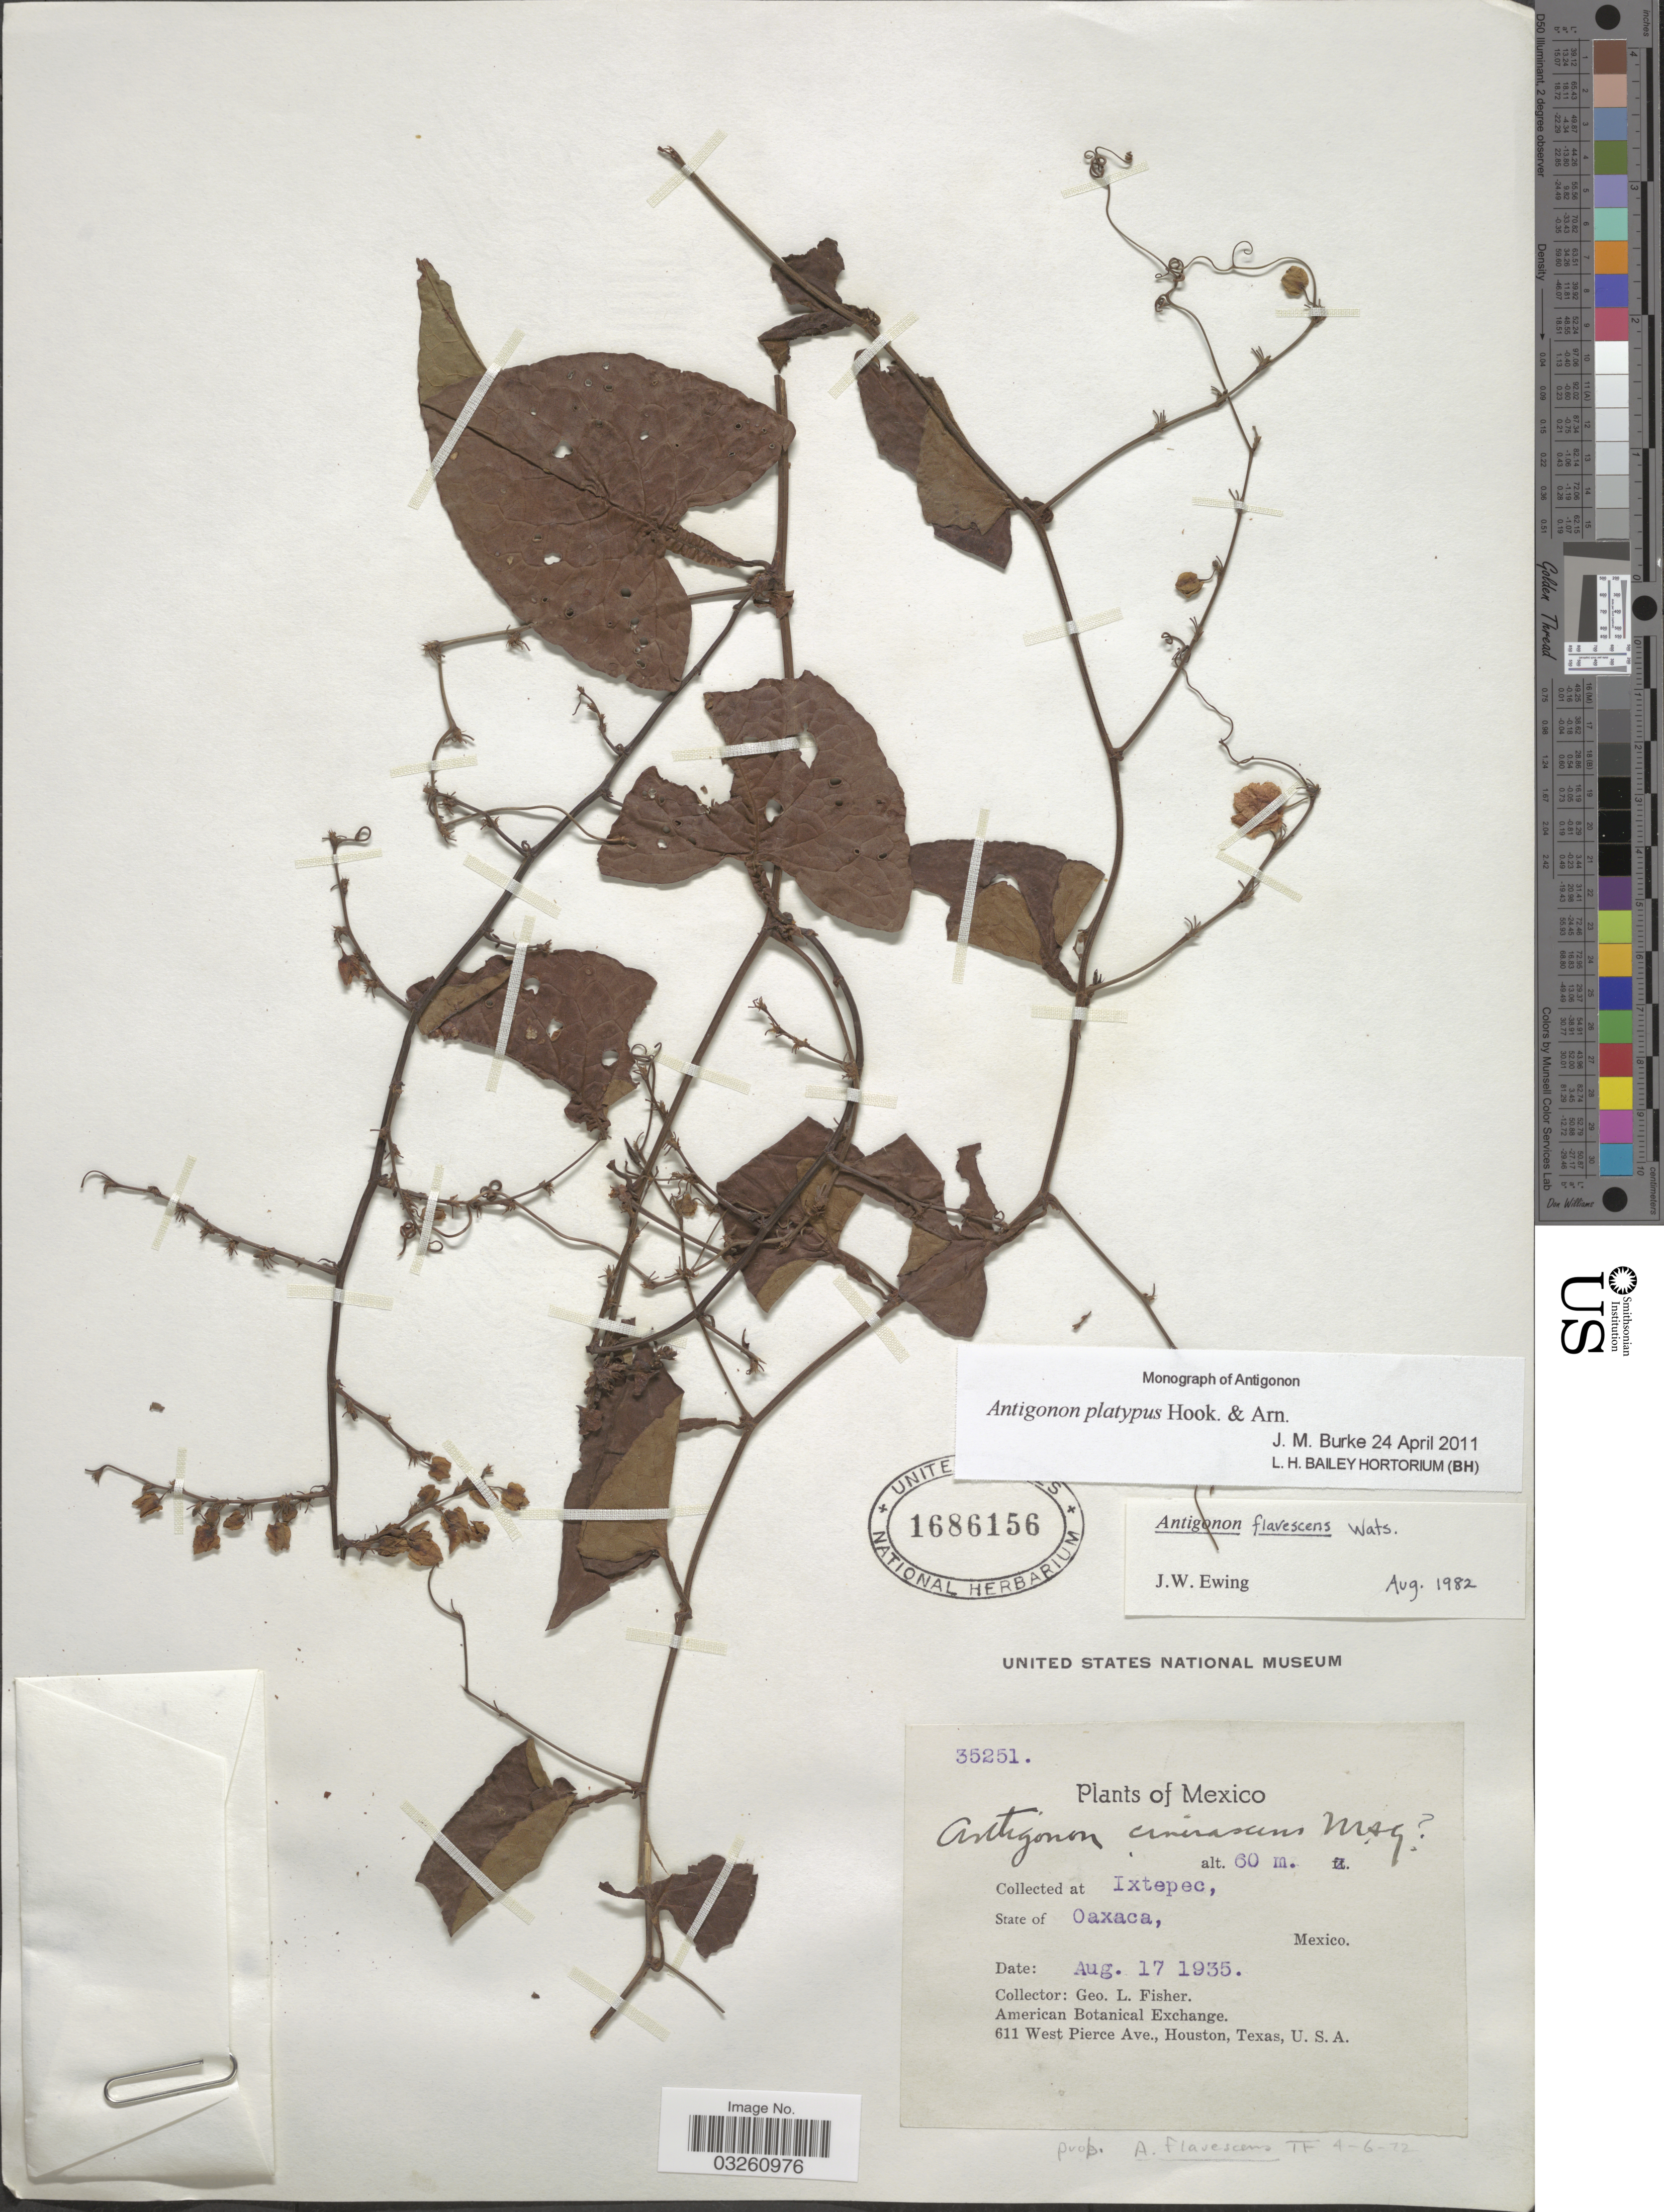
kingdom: Plantae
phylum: Tracheophyta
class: Magnoliopsida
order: Caryophyllales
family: Polygonaceae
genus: Antigonon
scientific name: Antigonon platypus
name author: Hook. & Arn.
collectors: G. L. Fisher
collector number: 35251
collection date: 1935-08-17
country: Mexico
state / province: Oaxaca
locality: Ixtepec.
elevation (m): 60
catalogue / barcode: US 1686156